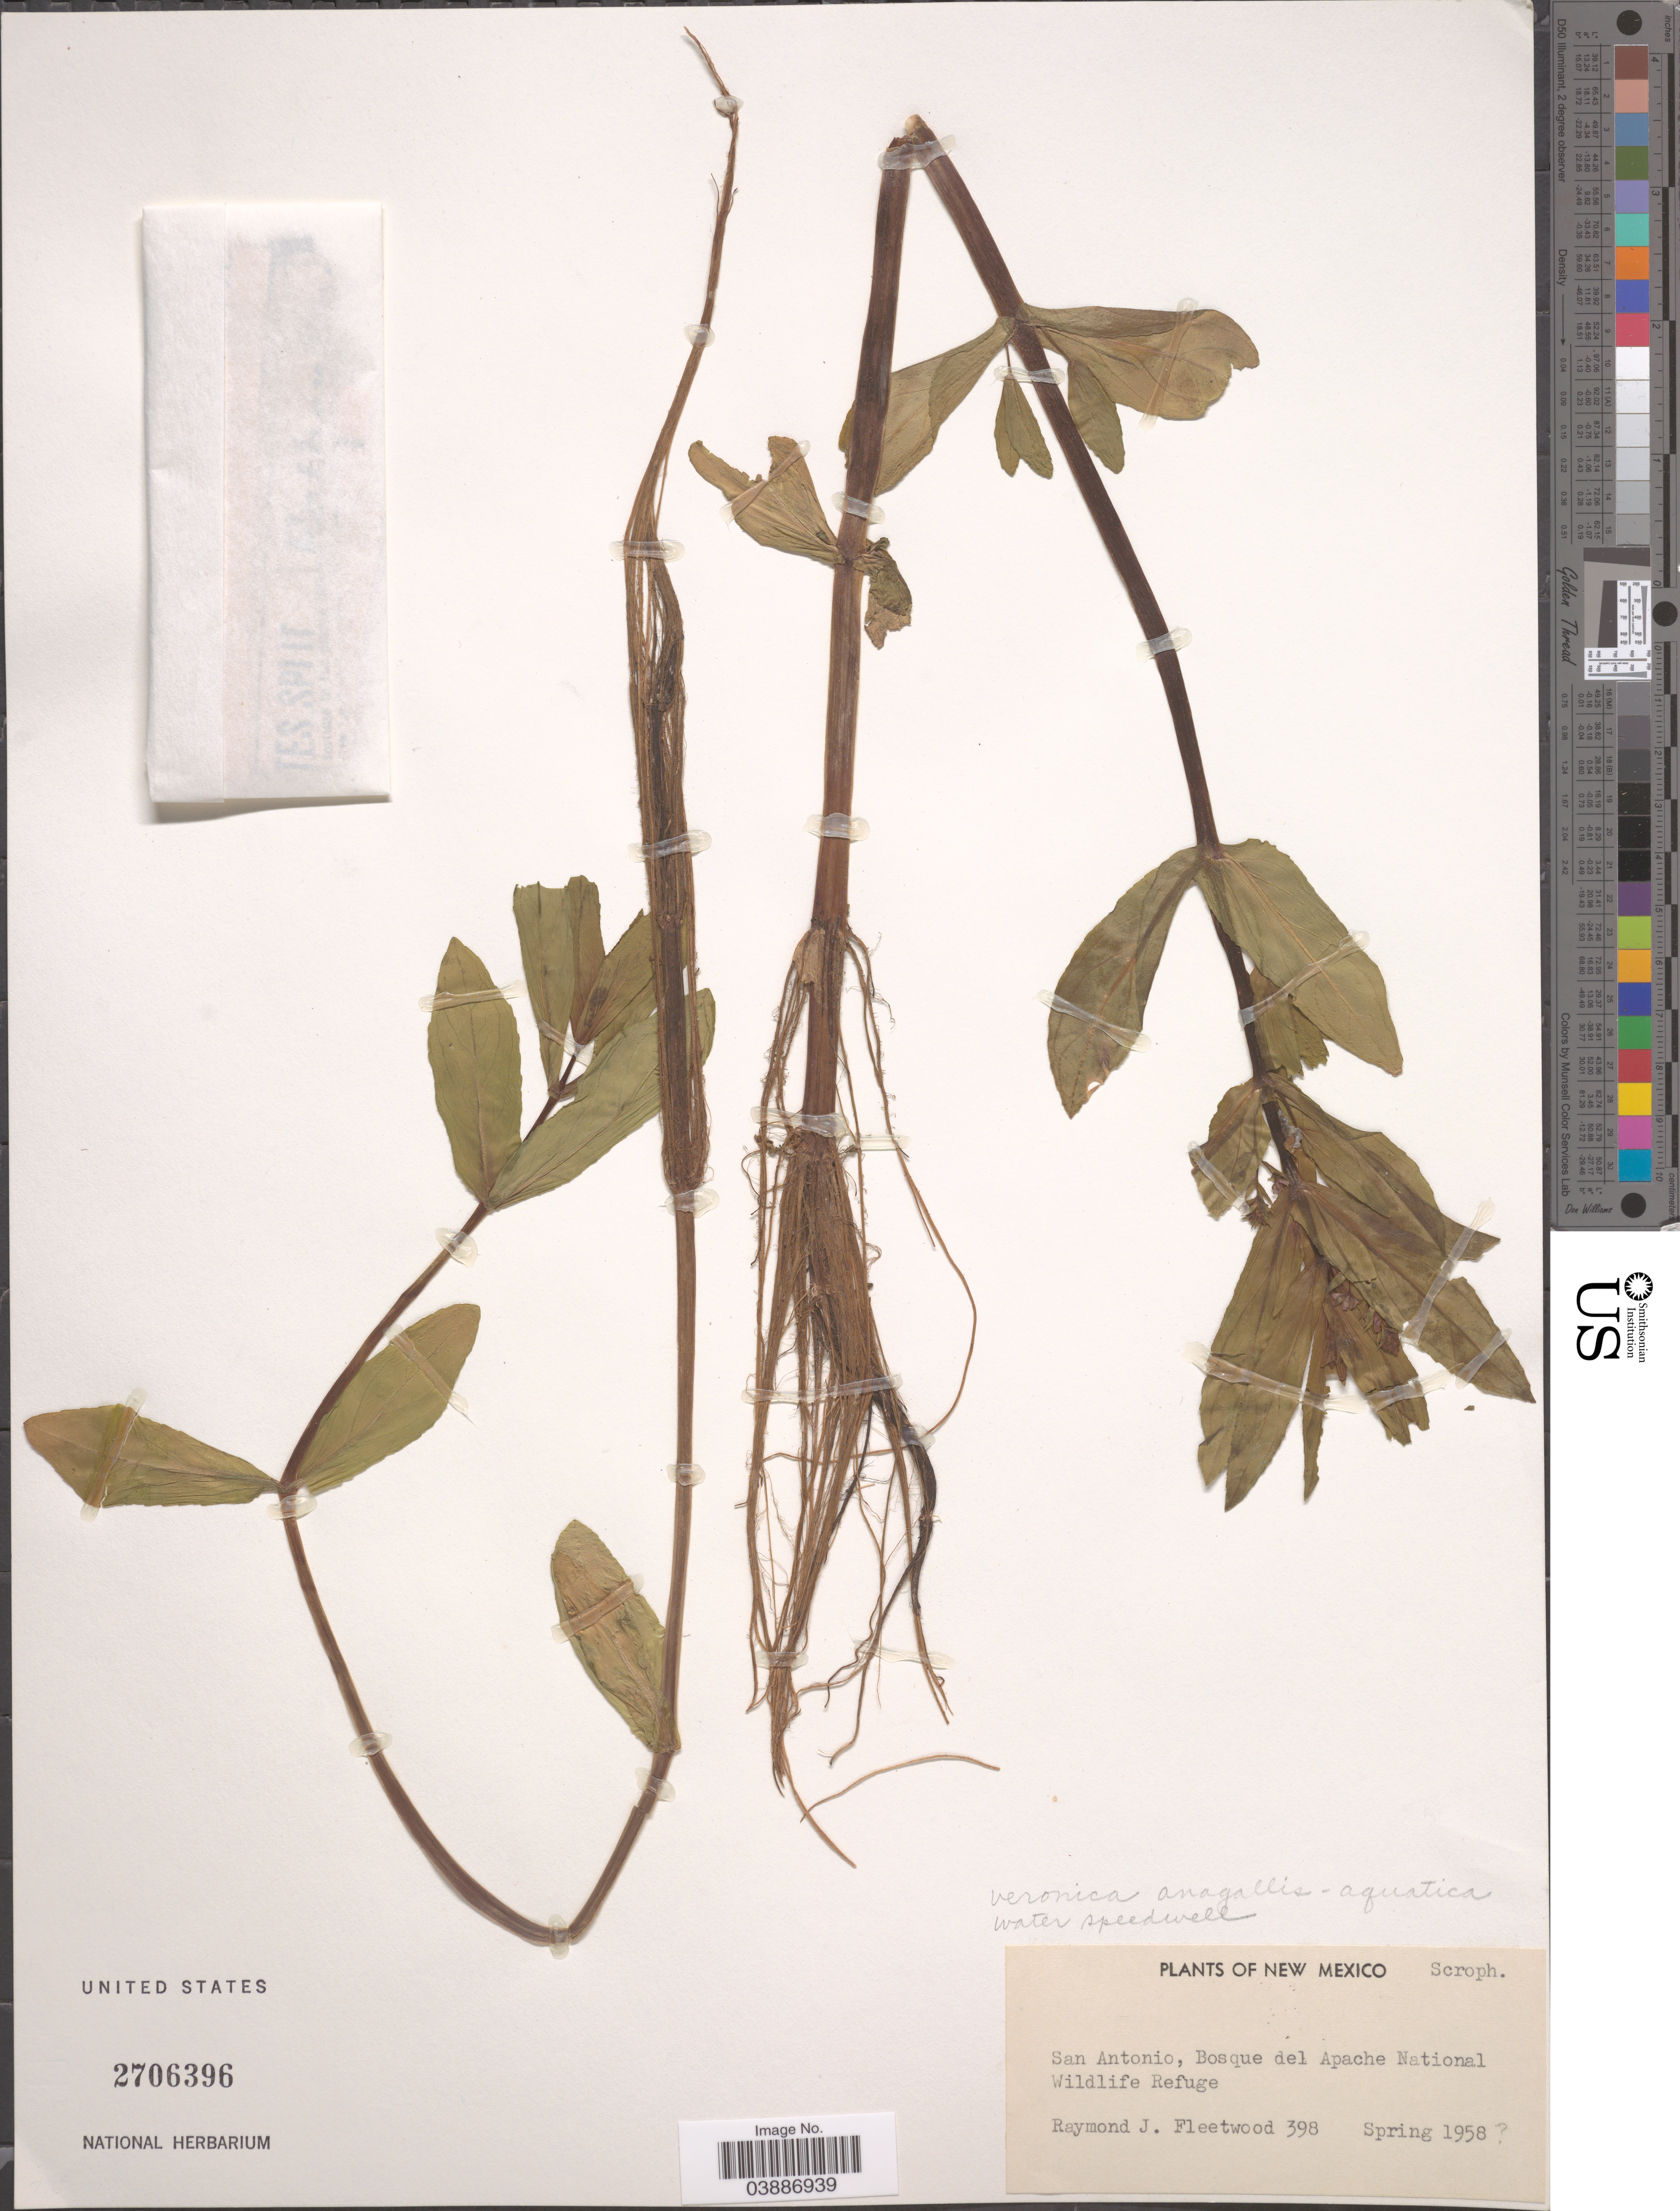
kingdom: Plantae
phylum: Tracheophyta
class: Magnoliopsida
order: Lamiales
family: Plantaginaceae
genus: Veronica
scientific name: Veronica anagallis-aquatica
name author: L.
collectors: R. J. Fleetwood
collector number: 398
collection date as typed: Spring 1958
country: United States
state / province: New Mexico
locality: San Antonio, Bosque del Apache National Wildlife Refuge.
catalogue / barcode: US 2706396